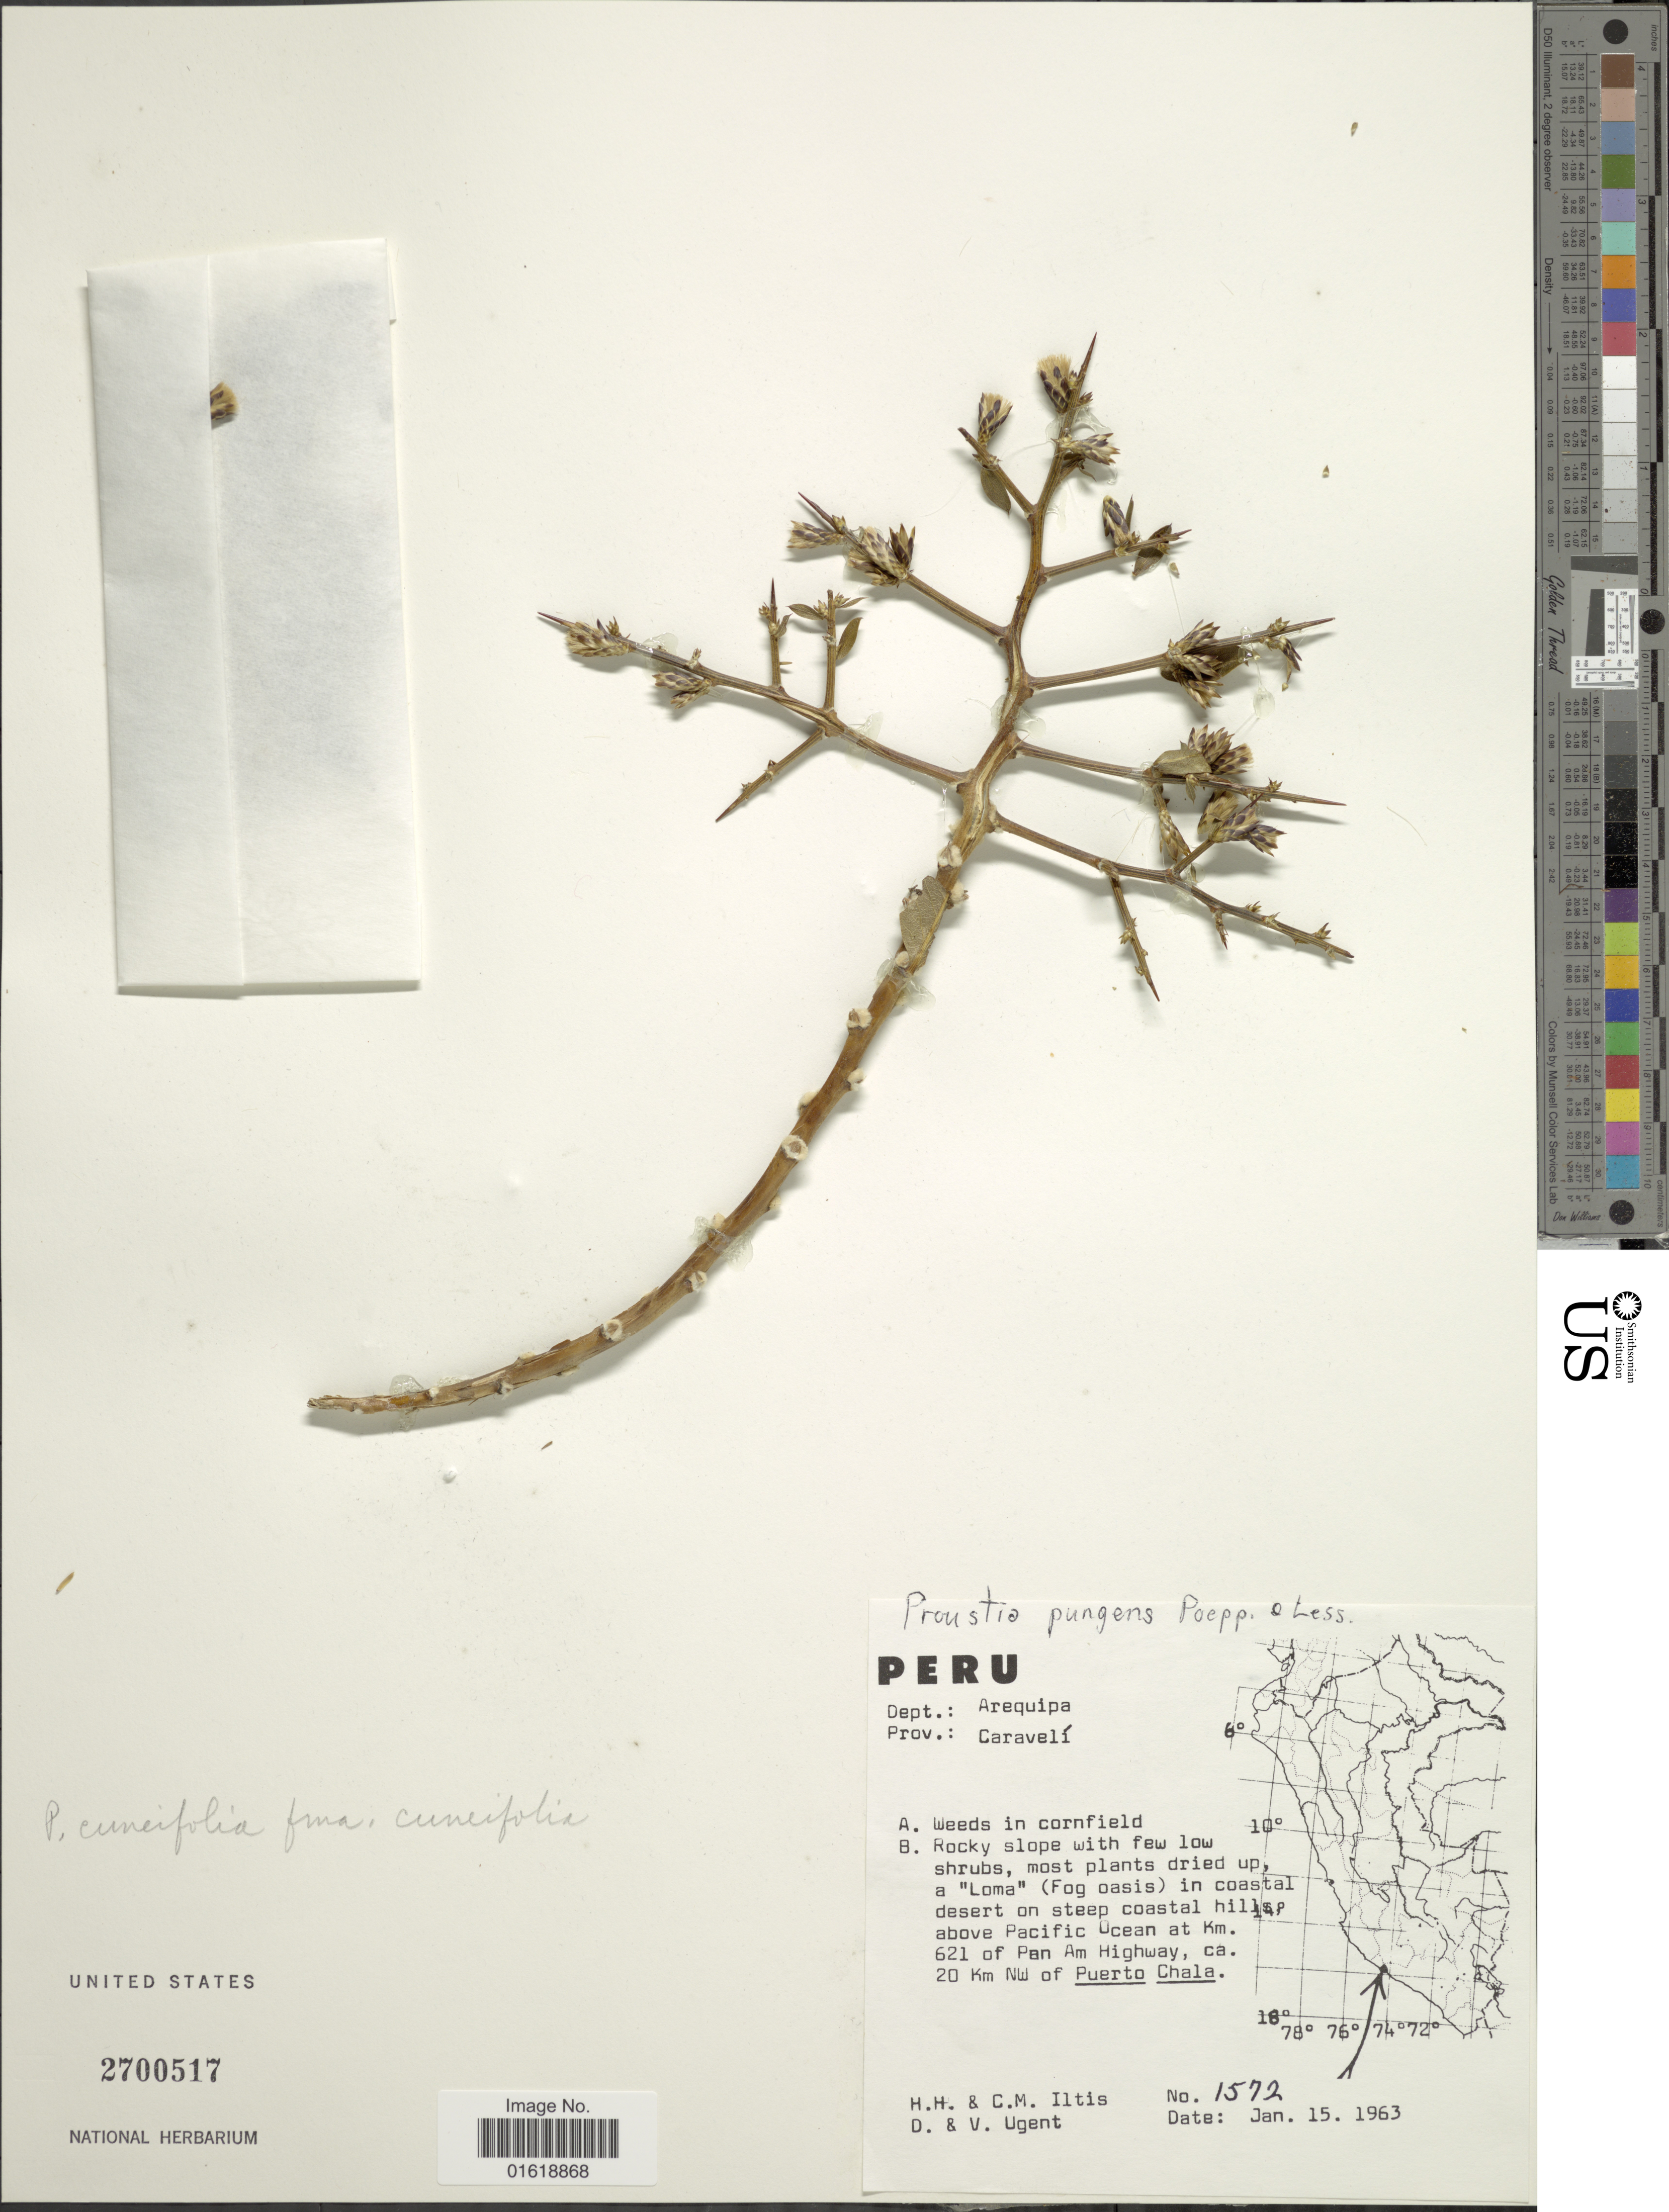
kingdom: Plantae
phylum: Tracheophyta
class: Magnoliopsida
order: Asterales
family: Asteraceae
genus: Proustia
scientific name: Proustia pungens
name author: Poepp. ex Less.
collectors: H. H. Iltis, C. M Iltis, D. Ugent & V. Ugent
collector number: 1572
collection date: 1963-01-15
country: Peru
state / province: Arequipa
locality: Dept.: Arequipa. Prov.: Caravelí. A "Loma" (Fog oasis) in coastal desert on steep coastal hills above Pacific Ocean at Km. 621 of Pan Am Highway, ca. 20 Km NW of Puerto Chala.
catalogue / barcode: US 2700517